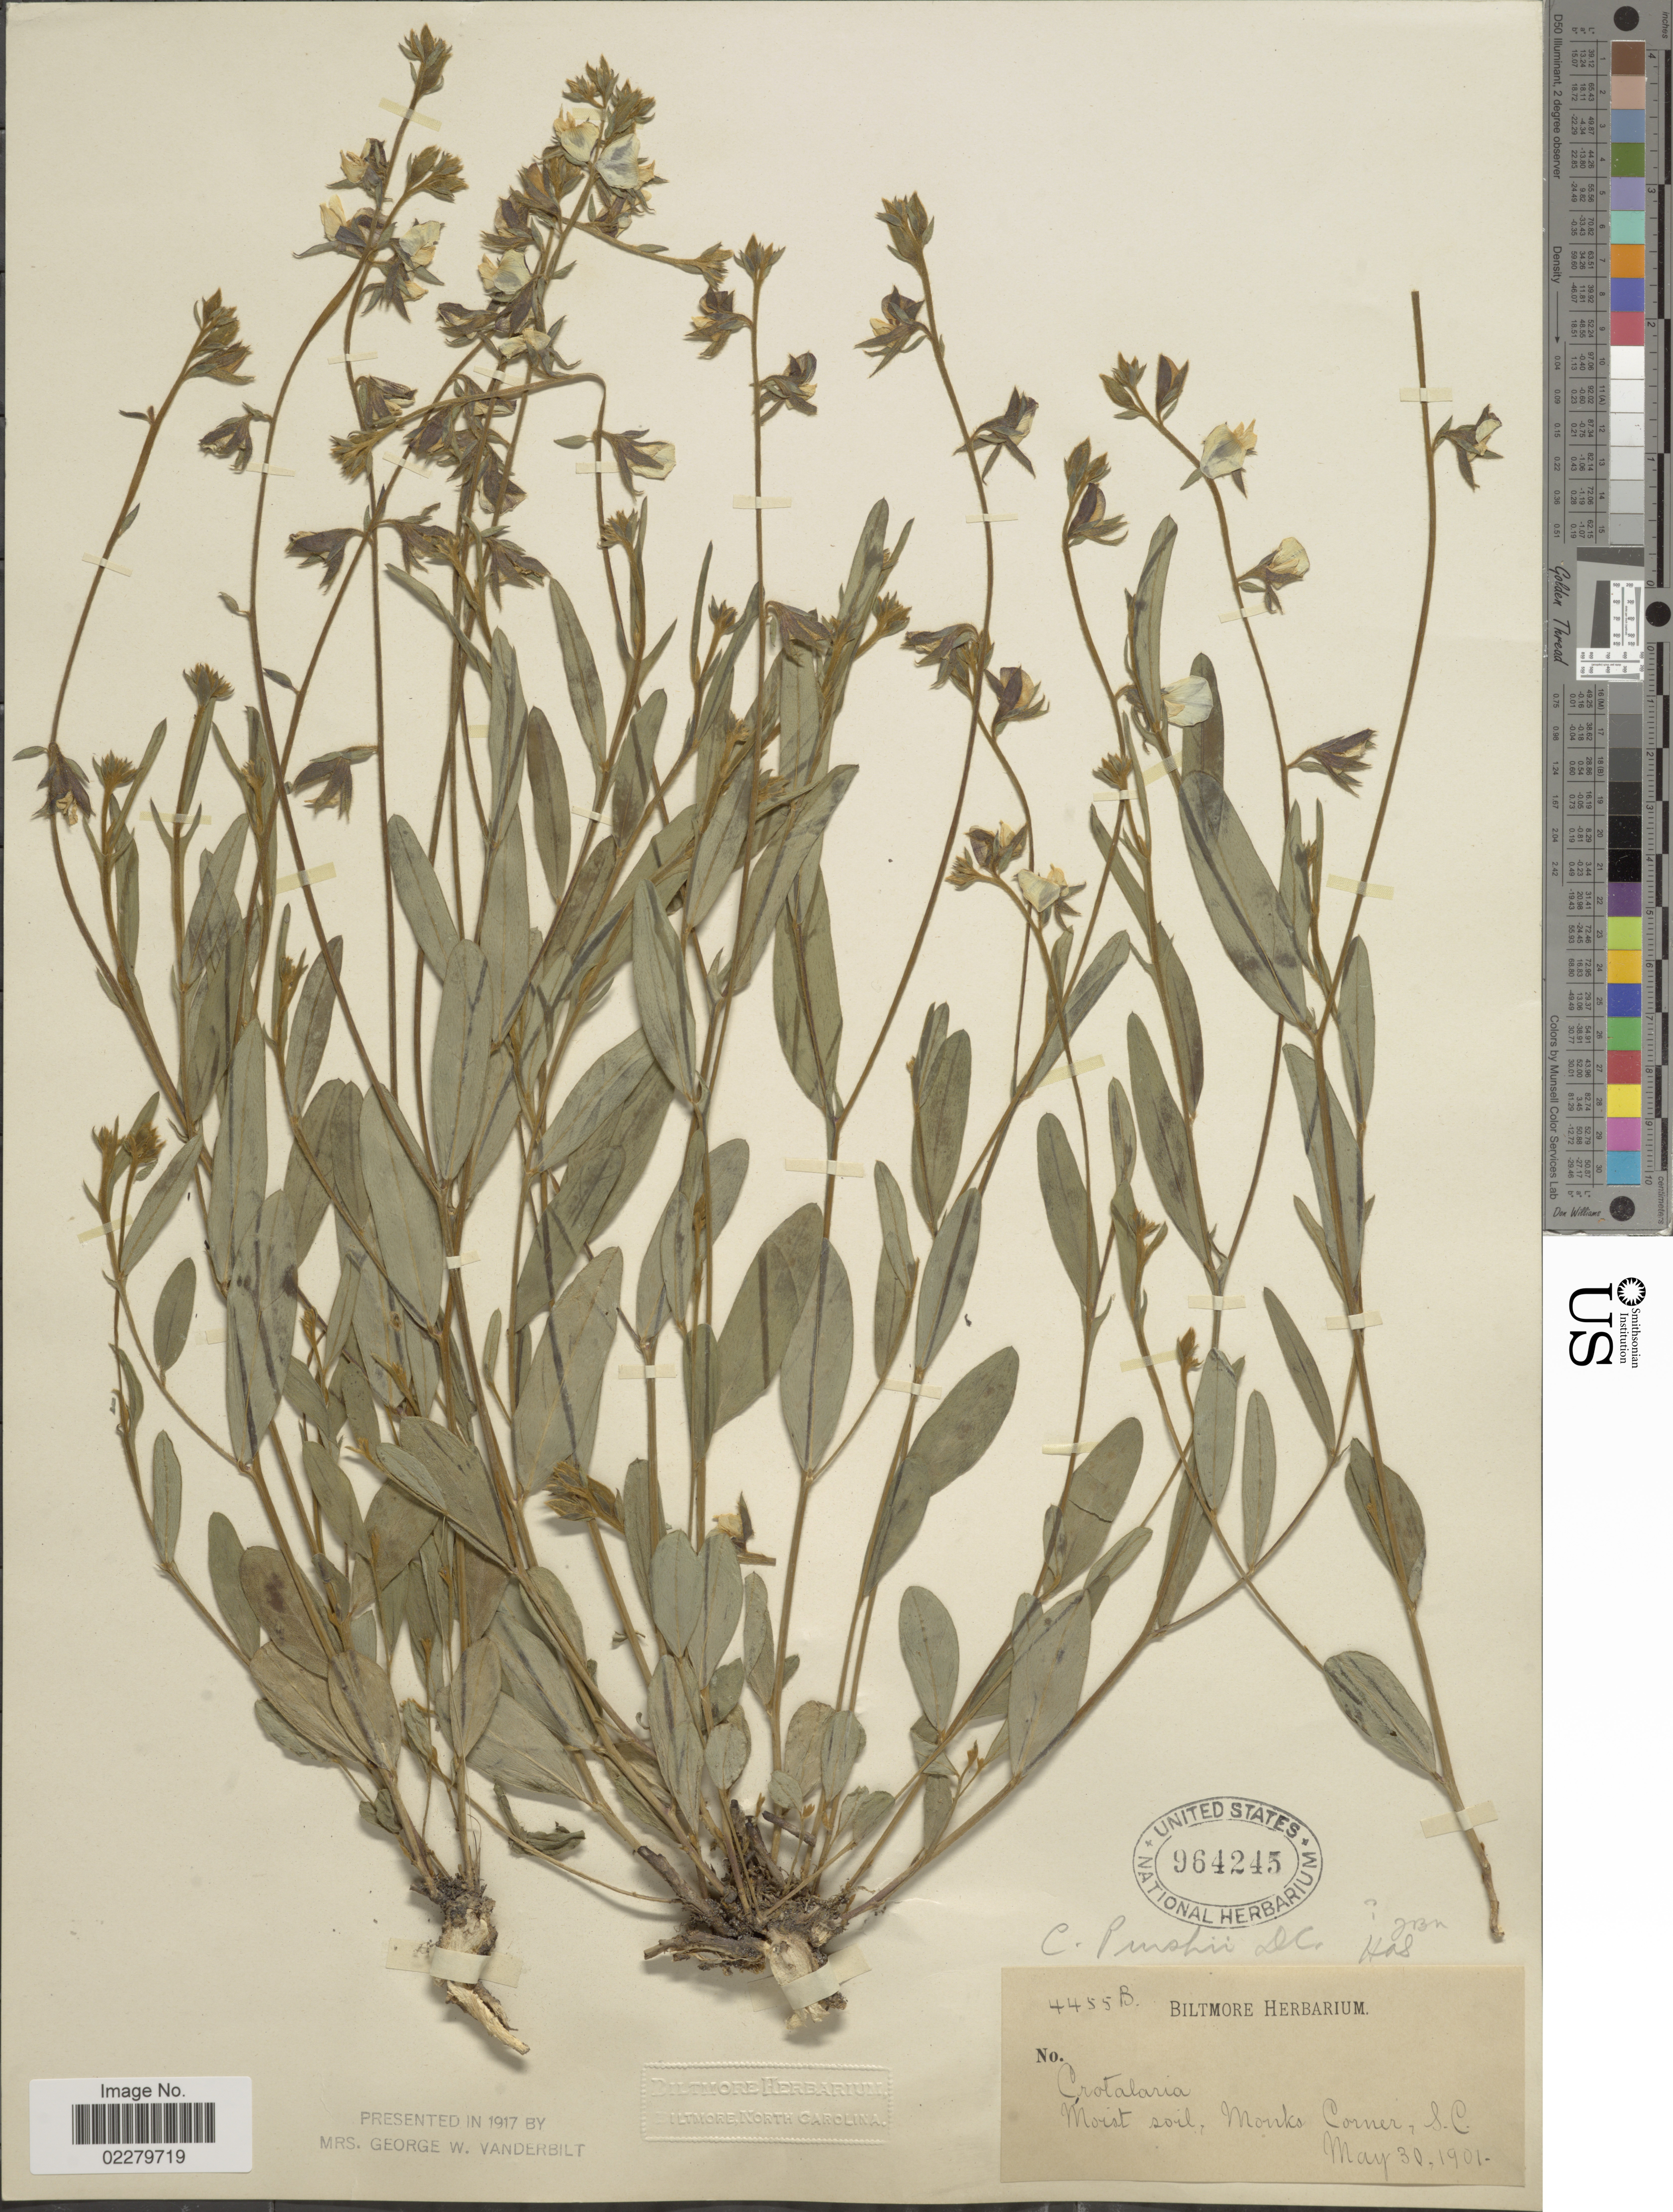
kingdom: Plantae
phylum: Tracheophyta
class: Magnoliopsida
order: Fabales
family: Fabaceae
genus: Crotalaria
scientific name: Crotalaria purshii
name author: DC.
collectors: ex herb. Biltmore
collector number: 4455B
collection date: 1901-05-30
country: United States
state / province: South Carolina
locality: Moist soil, Monks Corner, S.C.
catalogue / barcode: US 964245